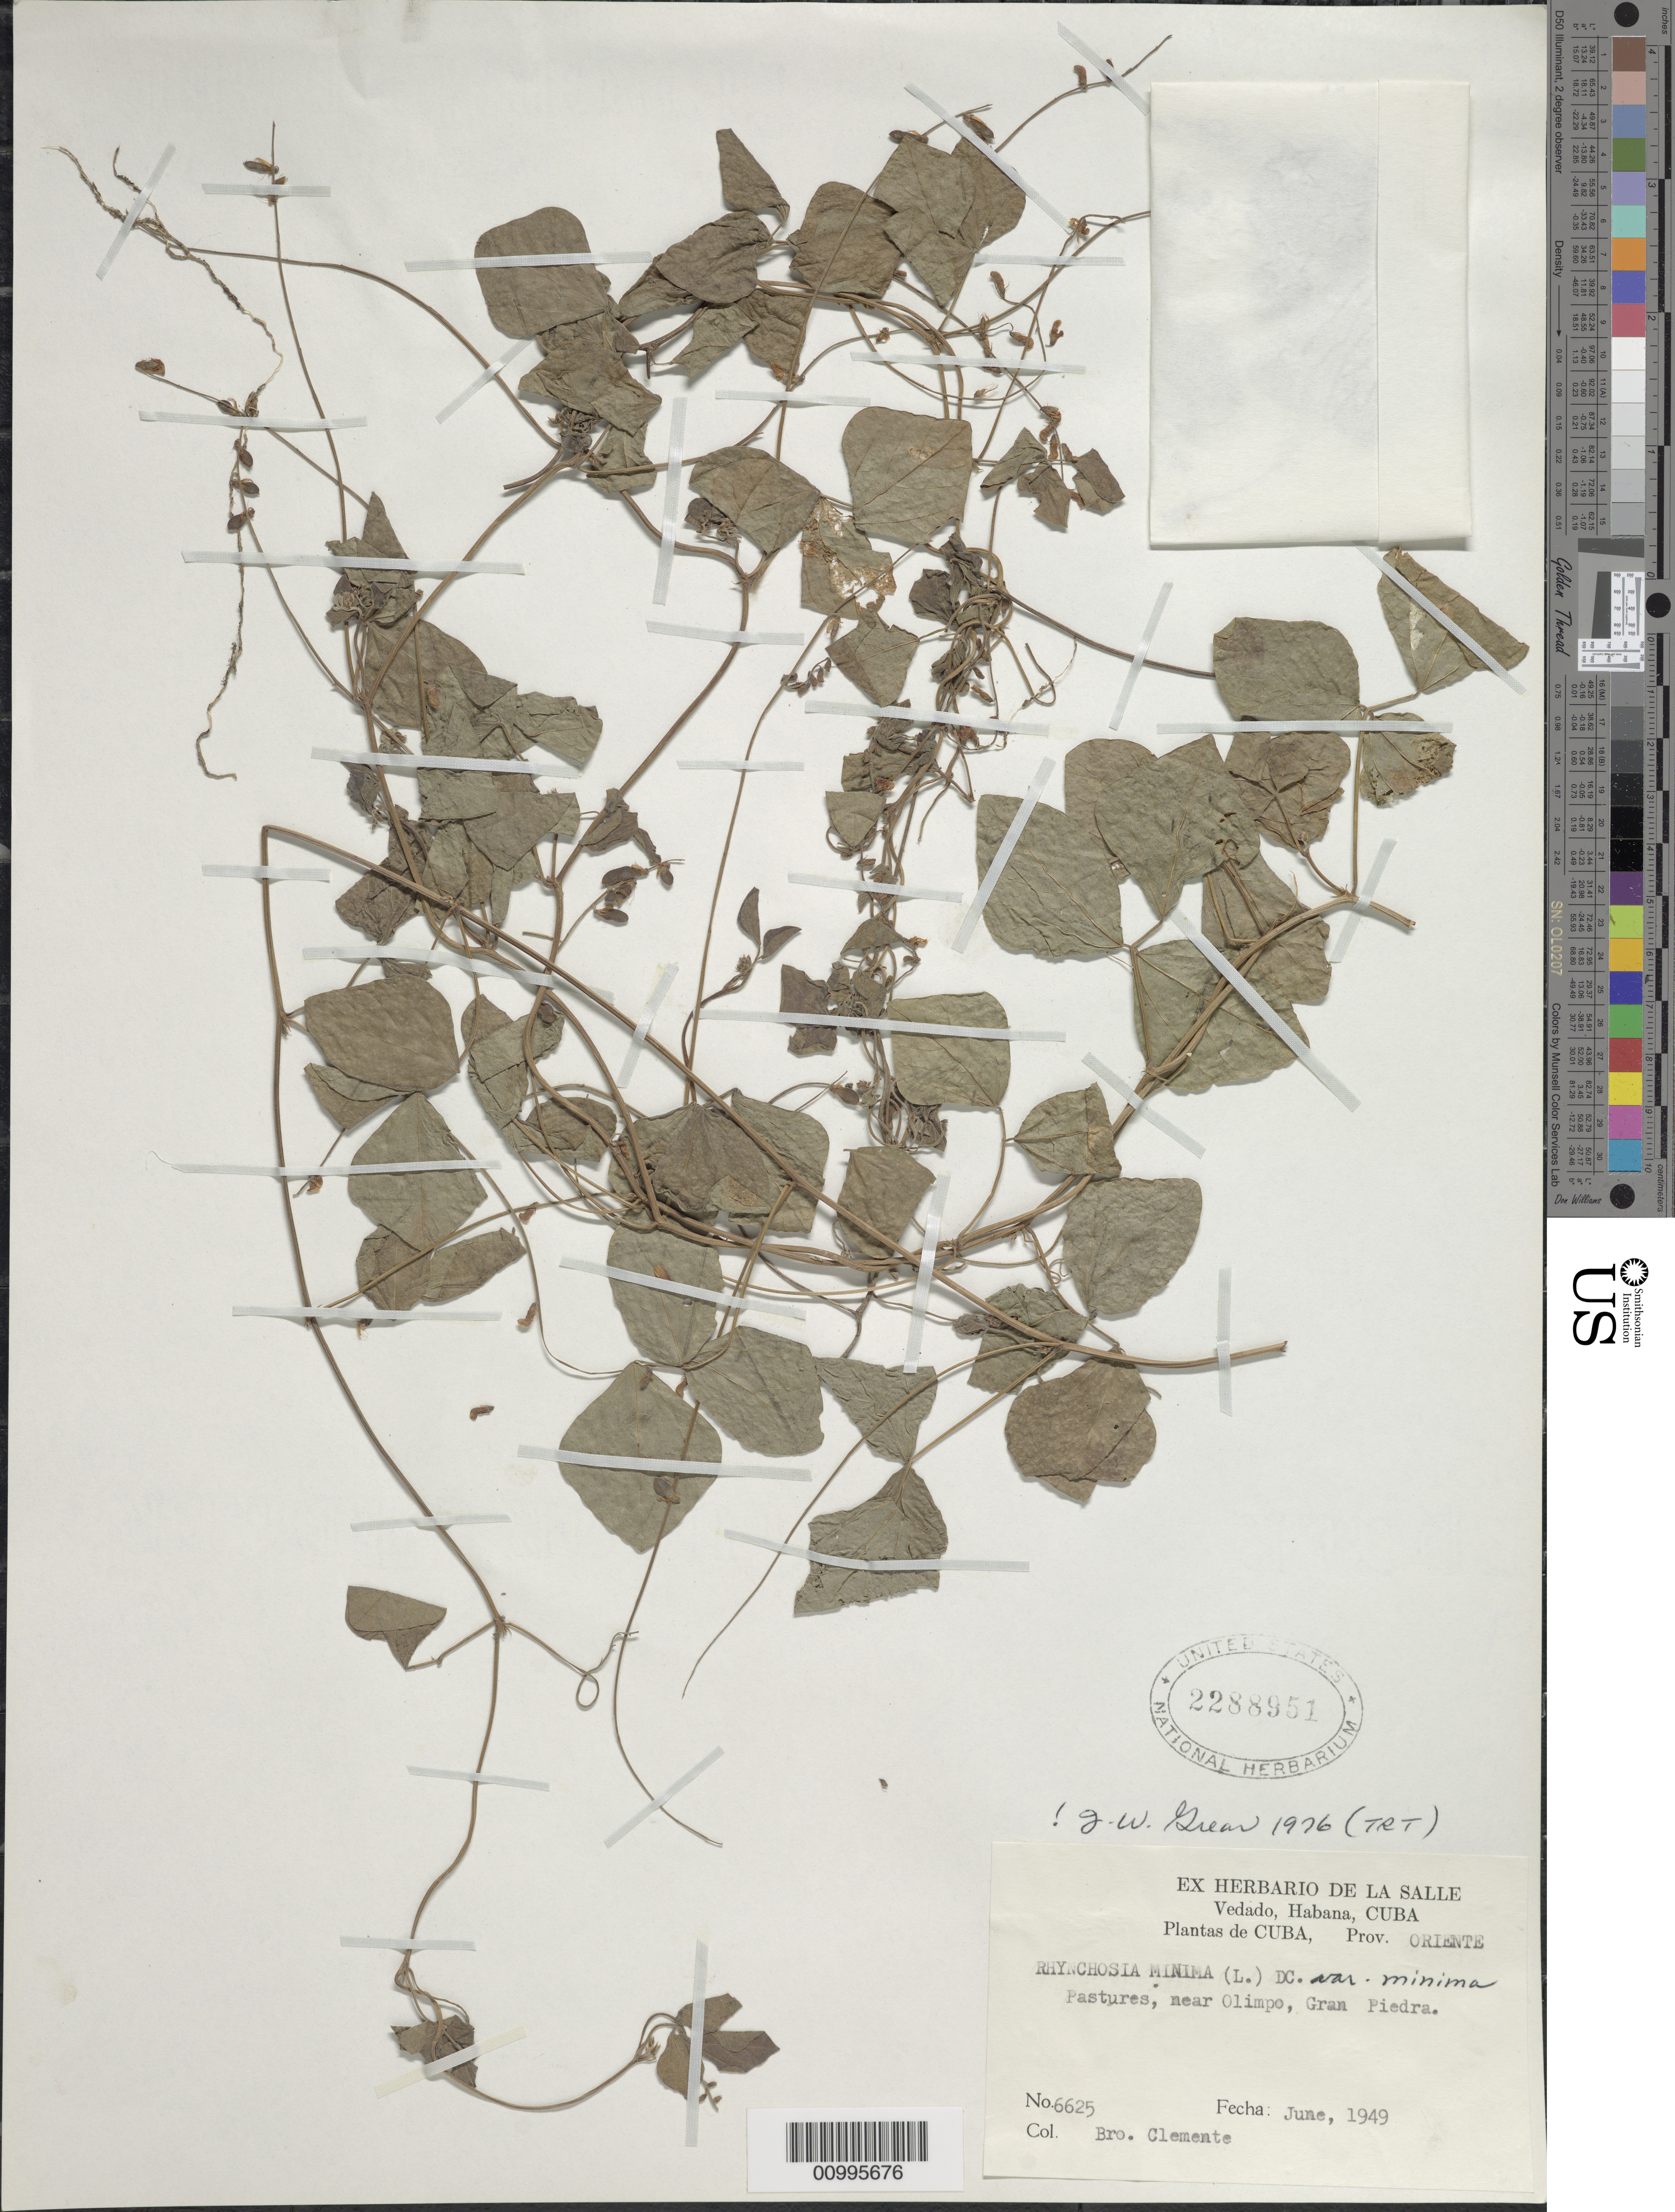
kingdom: Plantae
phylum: Tracheophyta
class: Magnoliopsida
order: Fabales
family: Fabaceae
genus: Rhynchosia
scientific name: Rhynchosia minima var. minima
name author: (L.) DC.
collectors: Bro. Clemente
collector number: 6625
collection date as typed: Jun 1949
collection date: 1949-06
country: Cuba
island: Cuba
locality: Vedado, Habana, Cuba Pastures, near Olimpo, Gran Piedra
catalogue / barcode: US 2288951